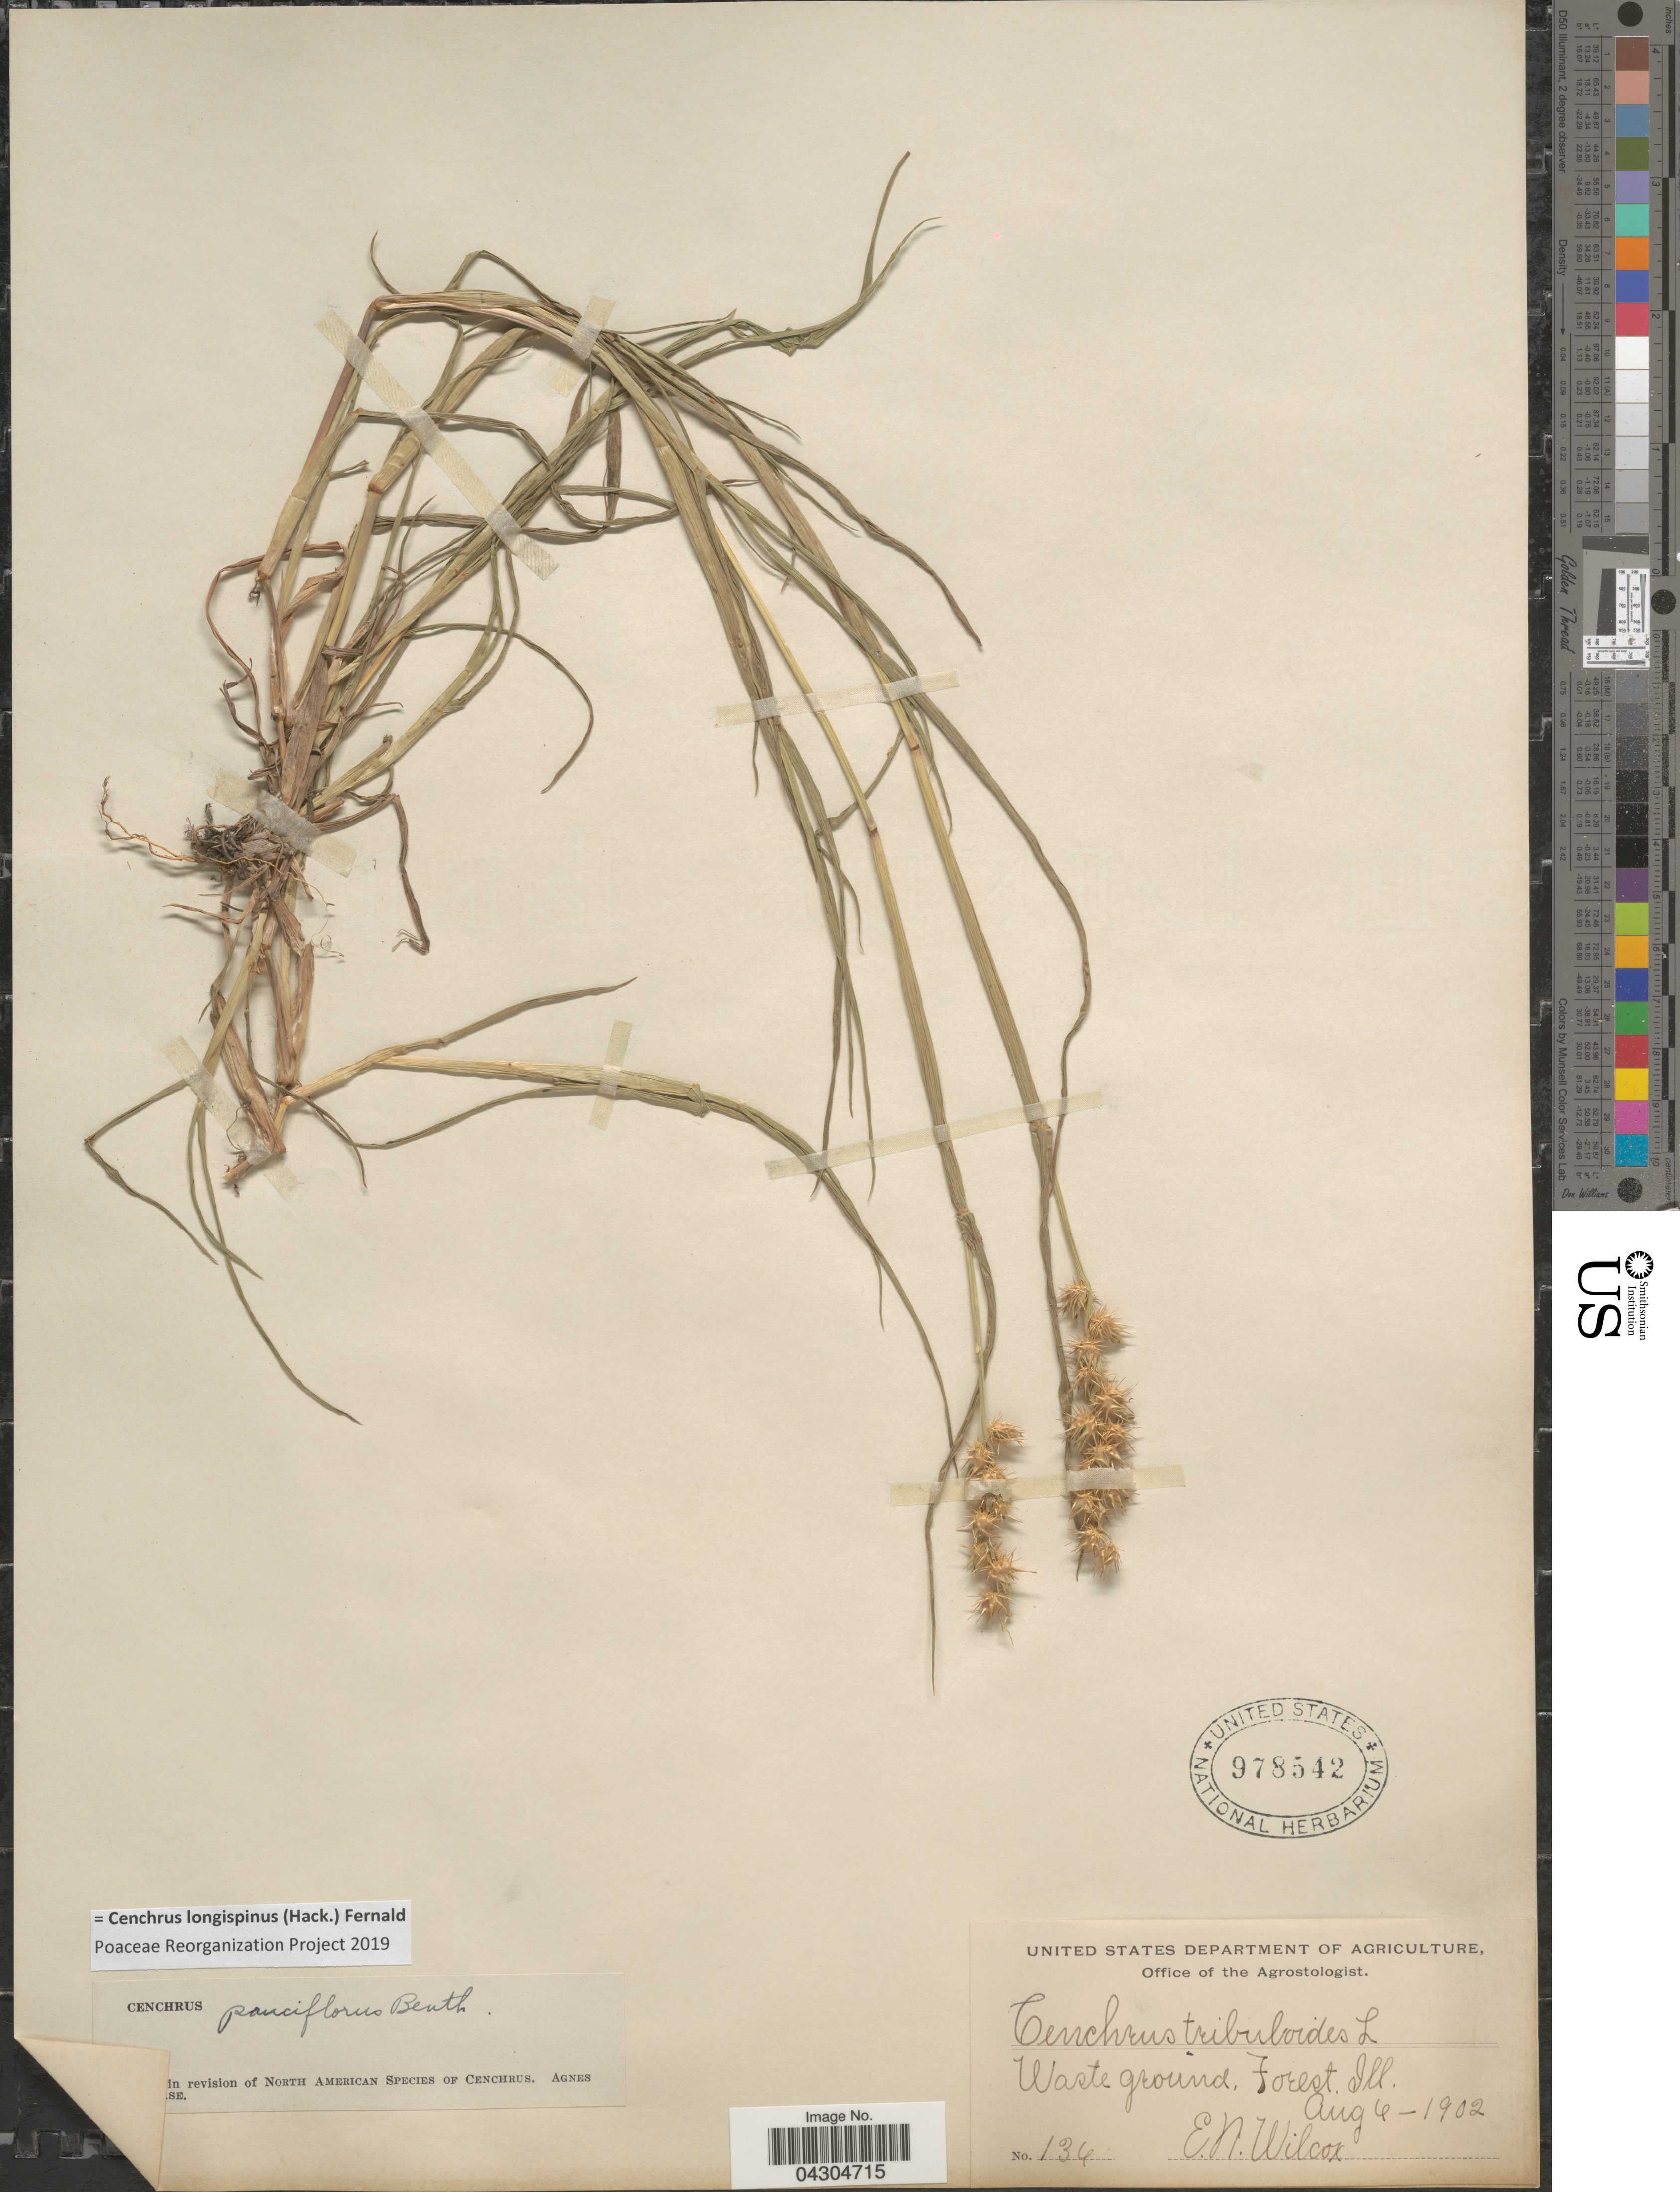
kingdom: Plantae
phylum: Tracheophyta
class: Liliopsida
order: Poales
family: Poaceae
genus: Cenchrus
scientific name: Cenchrus longispinus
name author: (Hack.) Fernald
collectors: E. Wilcox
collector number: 136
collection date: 1902-08-06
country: United States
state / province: Illinois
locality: Forest.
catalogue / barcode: US 978542